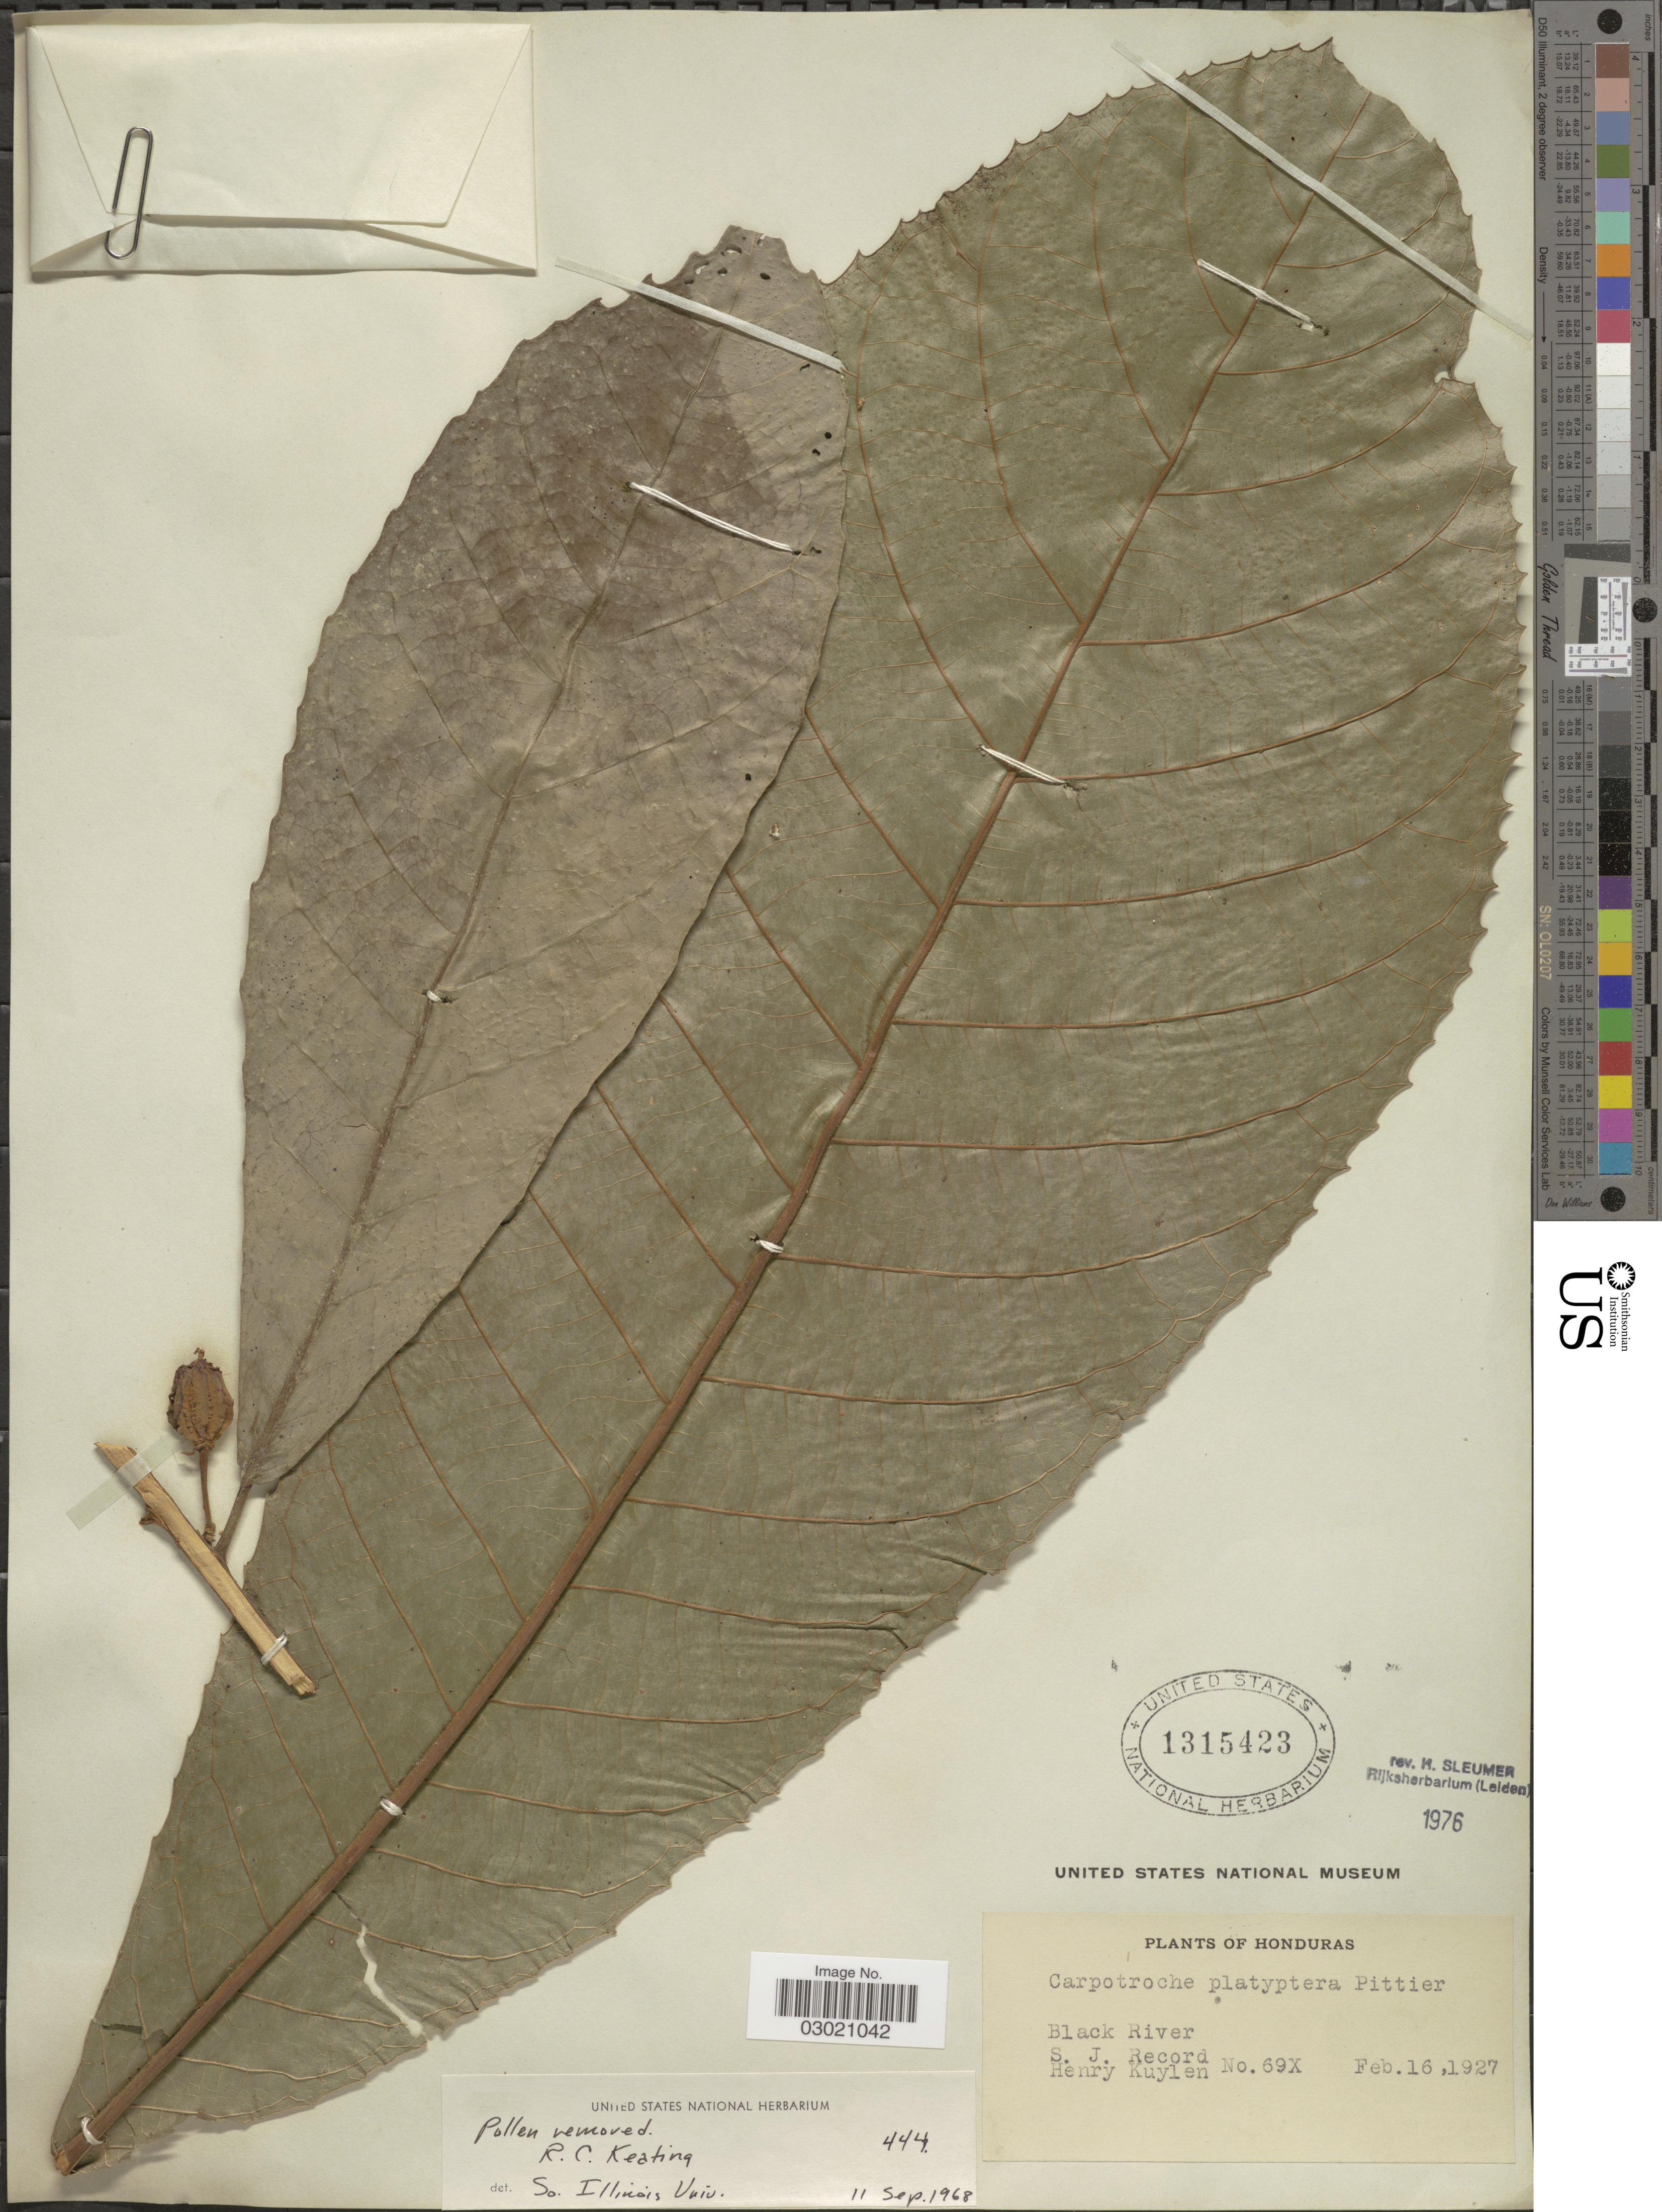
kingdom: Plantae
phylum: Tracheophyta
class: Magnoliopsida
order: Malpighiales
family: Achariaceae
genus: Carpotroche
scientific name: Carpotroche platyptera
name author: Pittier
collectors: S. J. Record & H. Kuylen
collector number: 69X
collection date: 1927-02-16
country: Honduras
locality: Black River.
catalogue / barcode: US 1315423